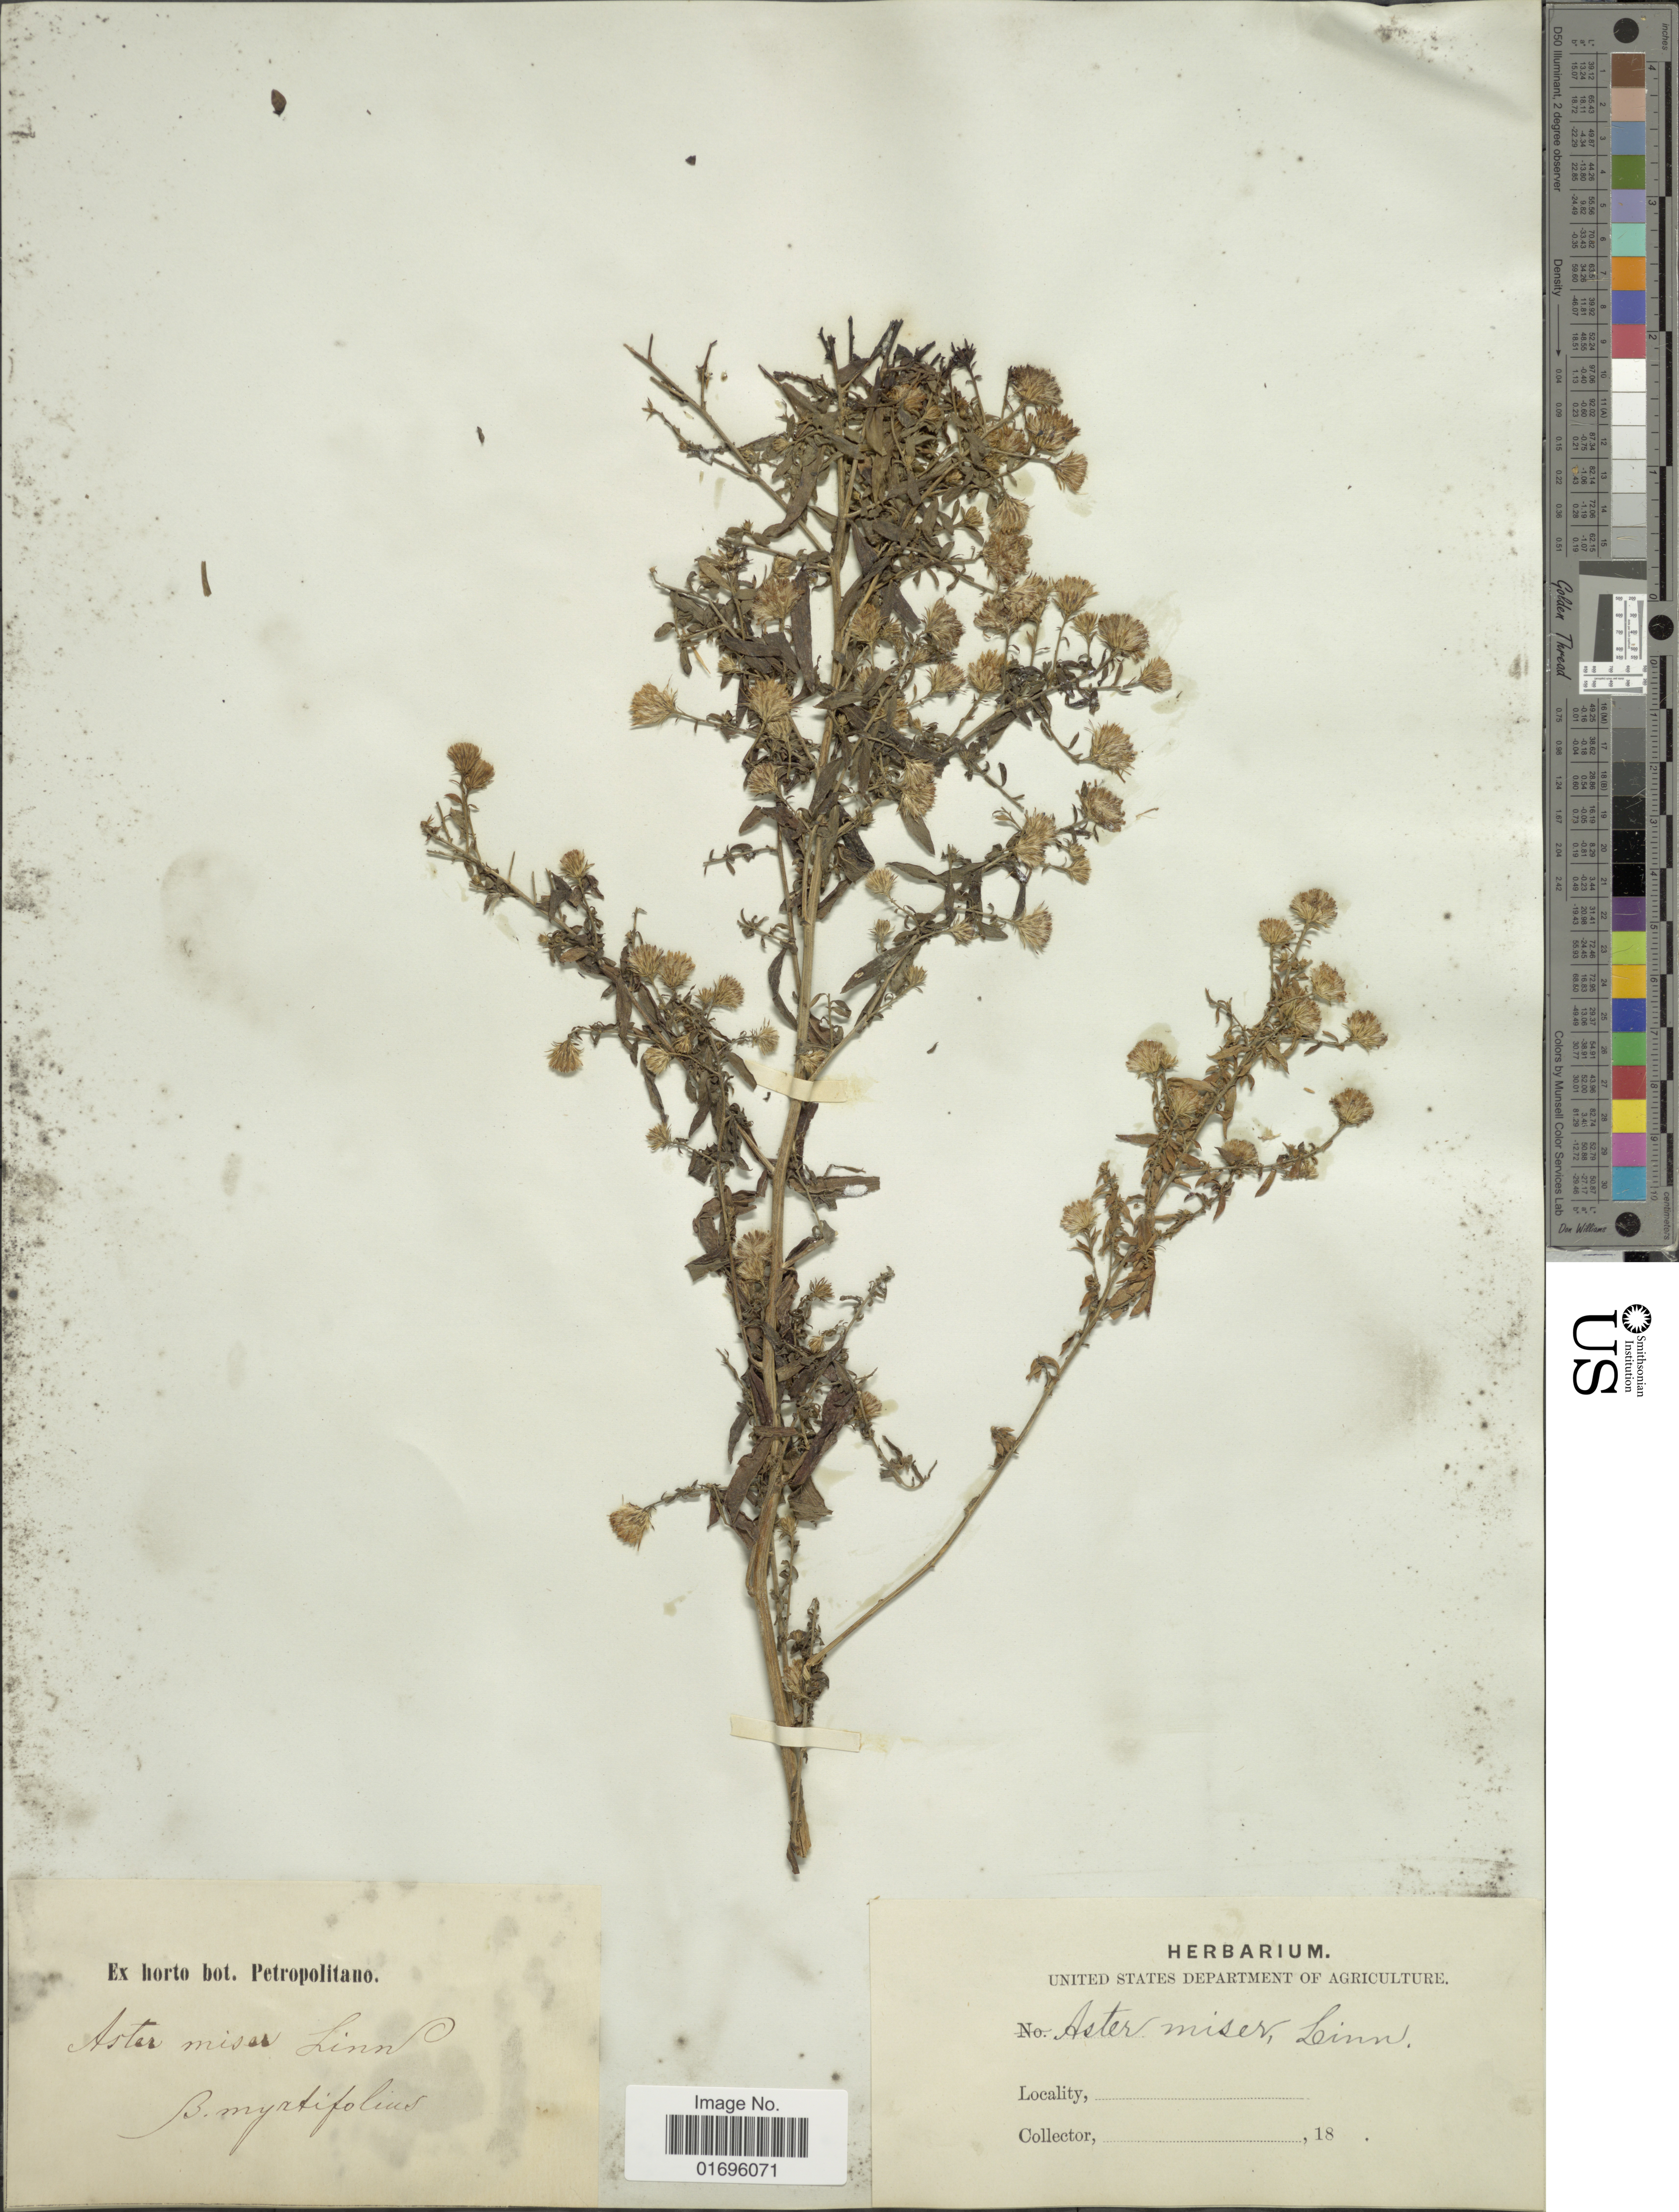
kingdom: Plantae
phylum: Tracheophyta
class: Magnoliopsida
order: Asterales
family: Asteraceae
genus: Aster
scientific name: Aster miser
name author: Nutt.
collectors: ex Horto Bot. Petropolitano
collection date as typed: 18